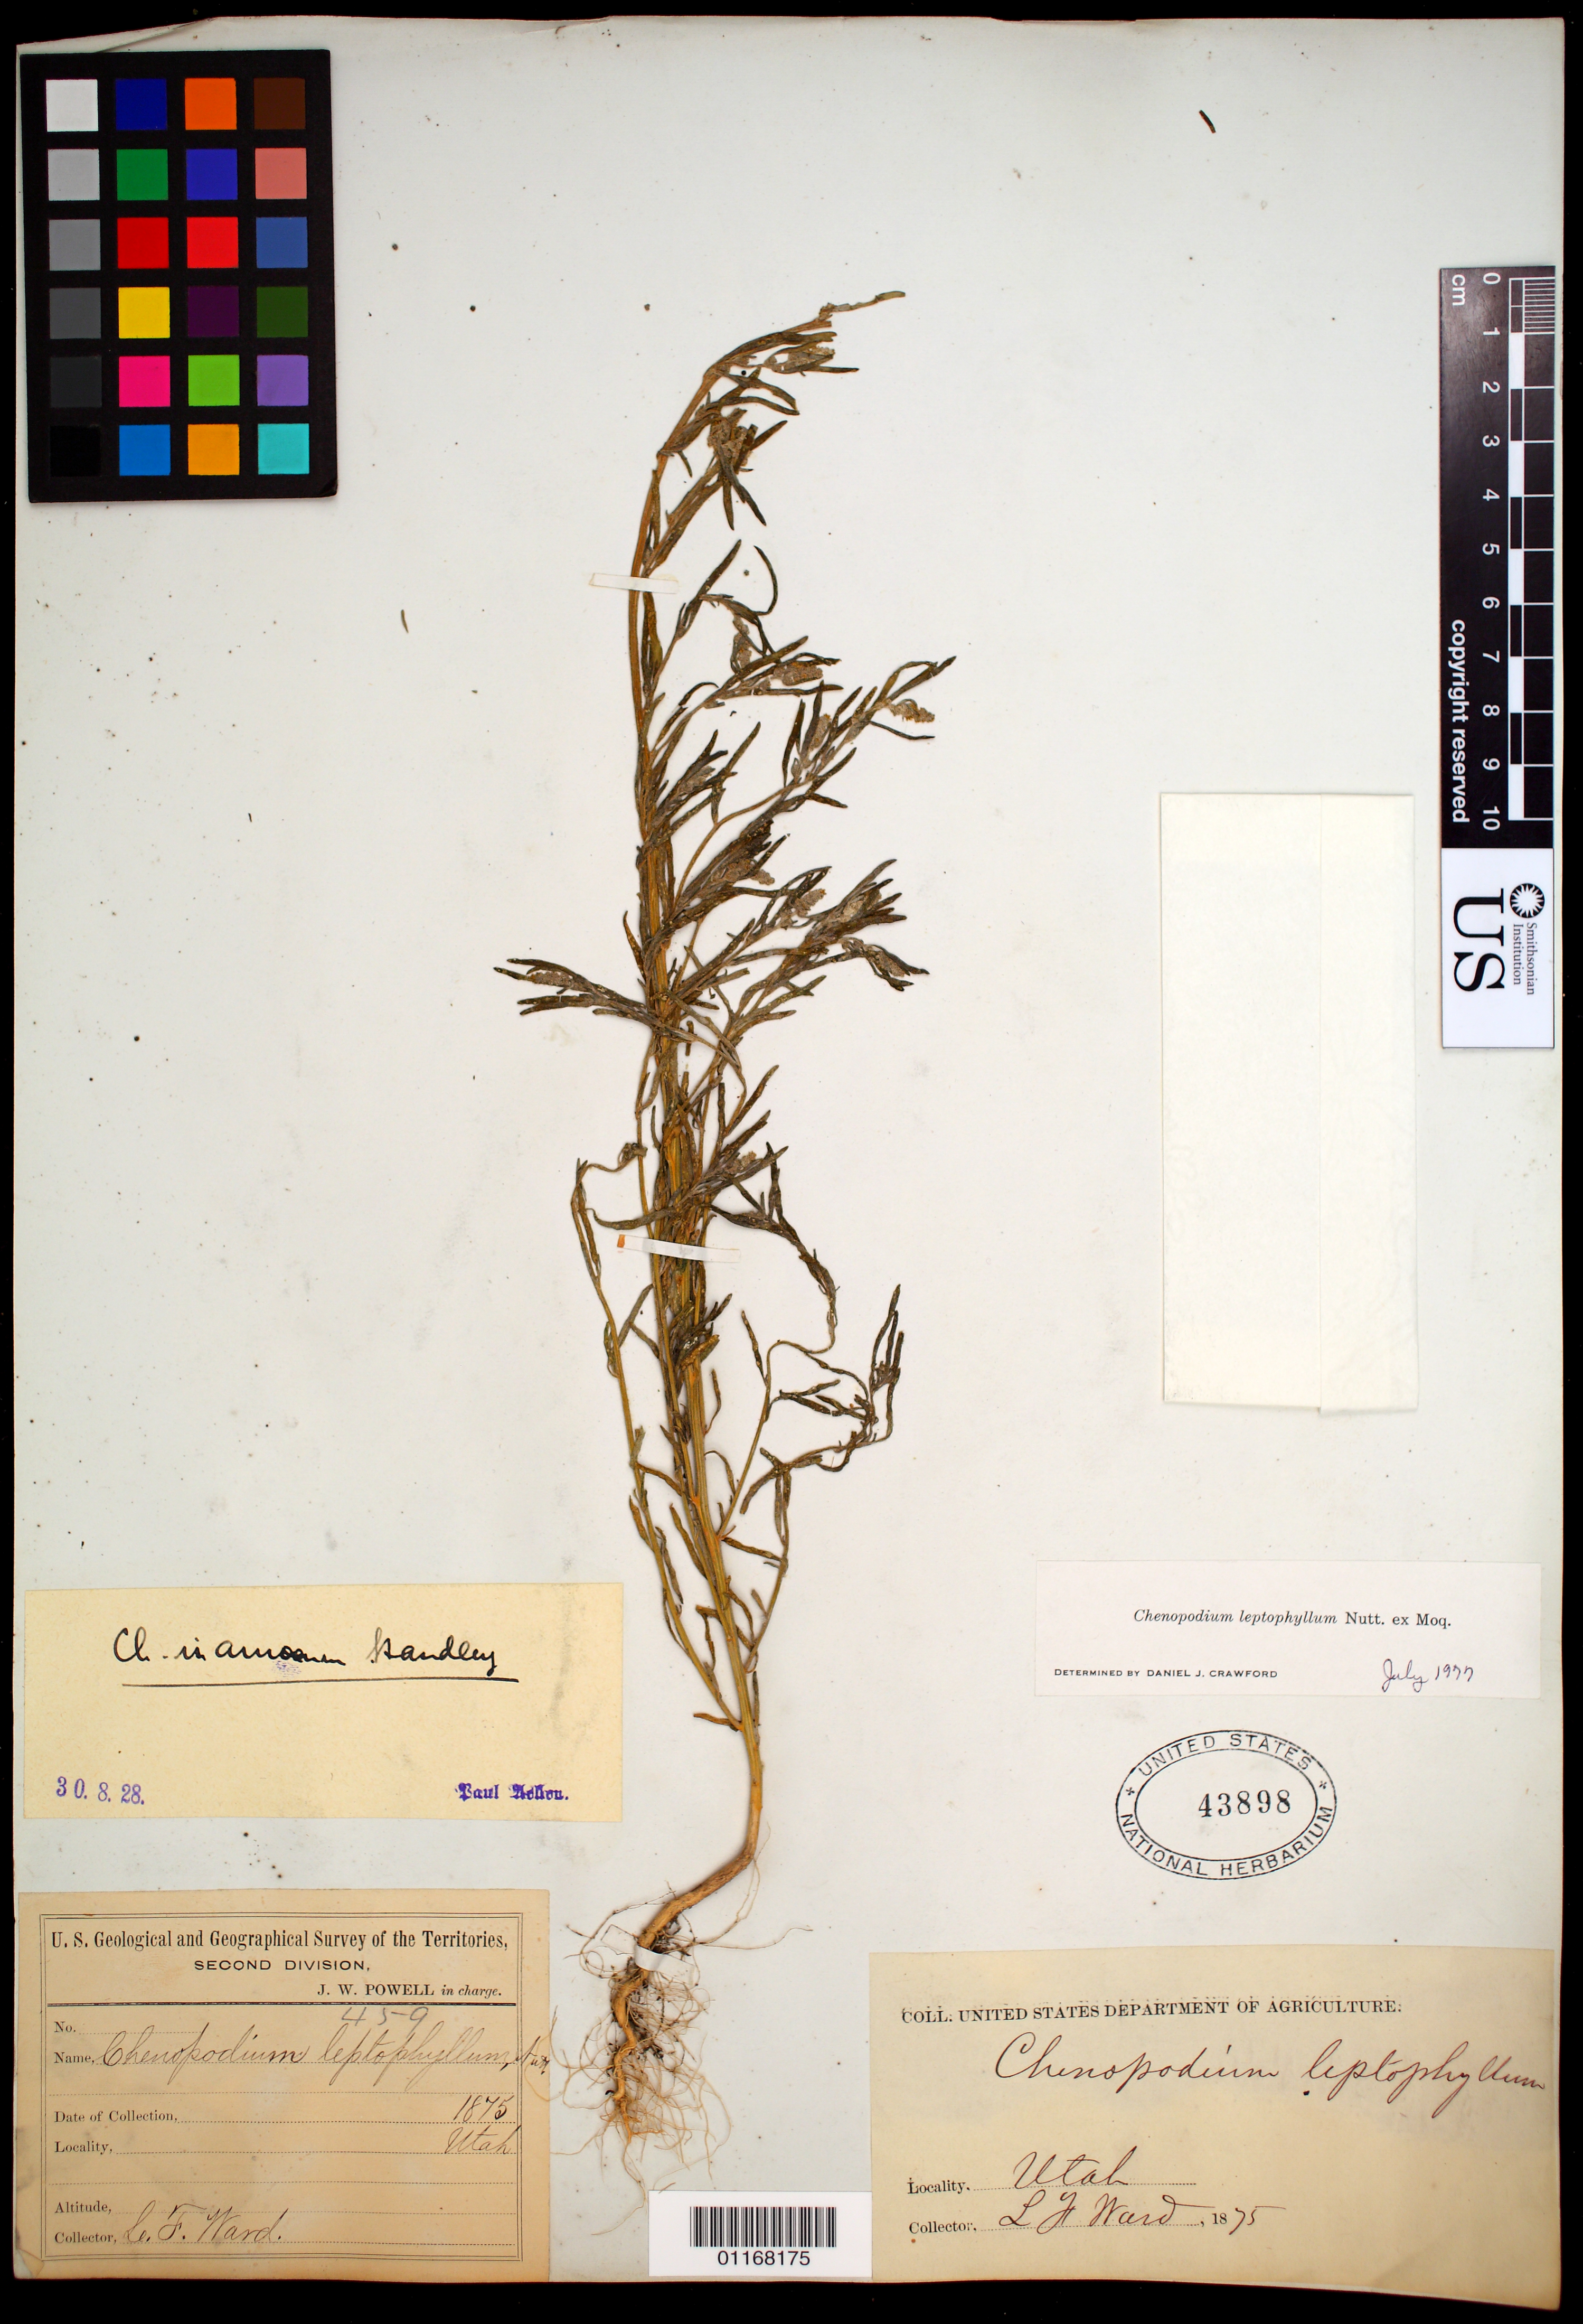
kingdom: Plantae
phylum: Tracheophyta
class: Magnoliopsida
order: Caryophyllales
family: Amaranthaceae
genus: Chenopodium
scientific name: Chenopodium leptophyllum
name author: (Moq.) Nutt. ex S. Watson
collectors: L. F. Ward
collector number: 459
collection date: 1875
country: United States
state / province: Utah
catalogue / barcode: US 43898